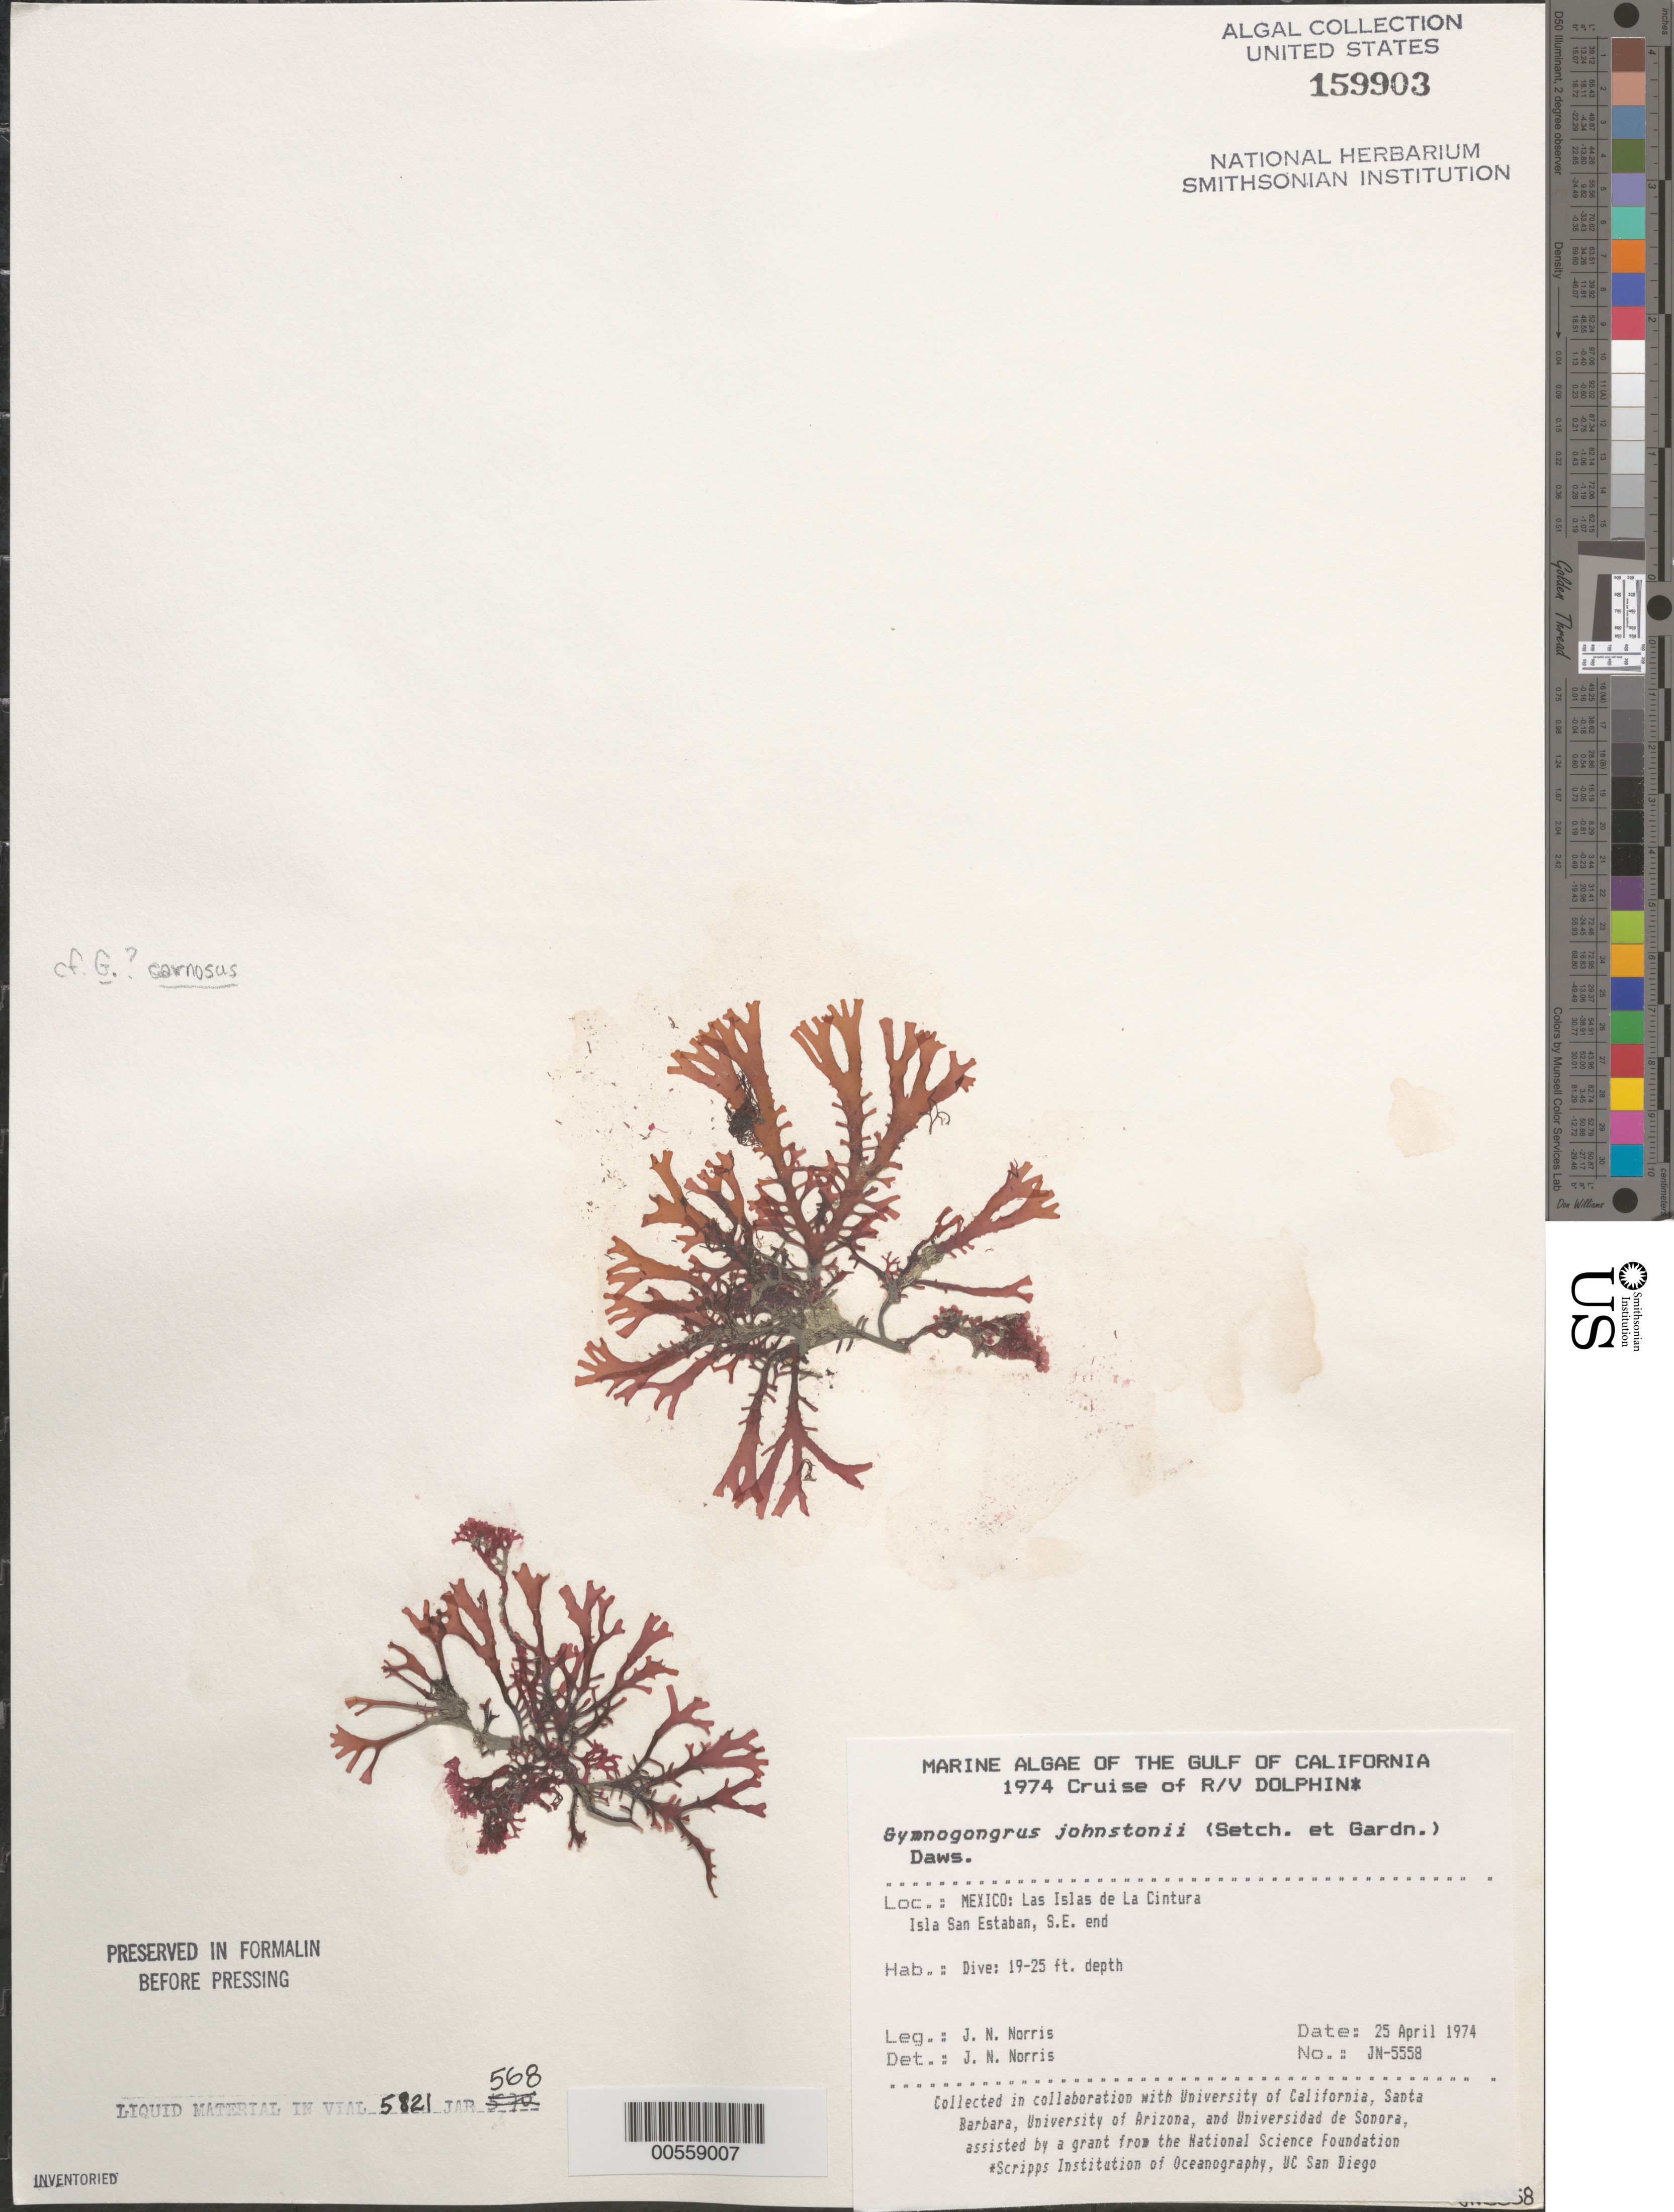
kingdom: Plantae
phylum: Rhodophyta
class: Florideophyceae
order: Gigartinales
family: Phyllophoraceae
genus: Gymnogongrus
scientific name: Gymnogongrus johnstonii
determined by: Norris, James N.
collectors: J. N. Norris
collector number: JN-5558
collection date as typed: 25 Apr 1974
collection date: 1974-04-25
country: Mexico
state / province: Baja California Norte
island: Isla San Esteban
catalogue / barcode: US 159903